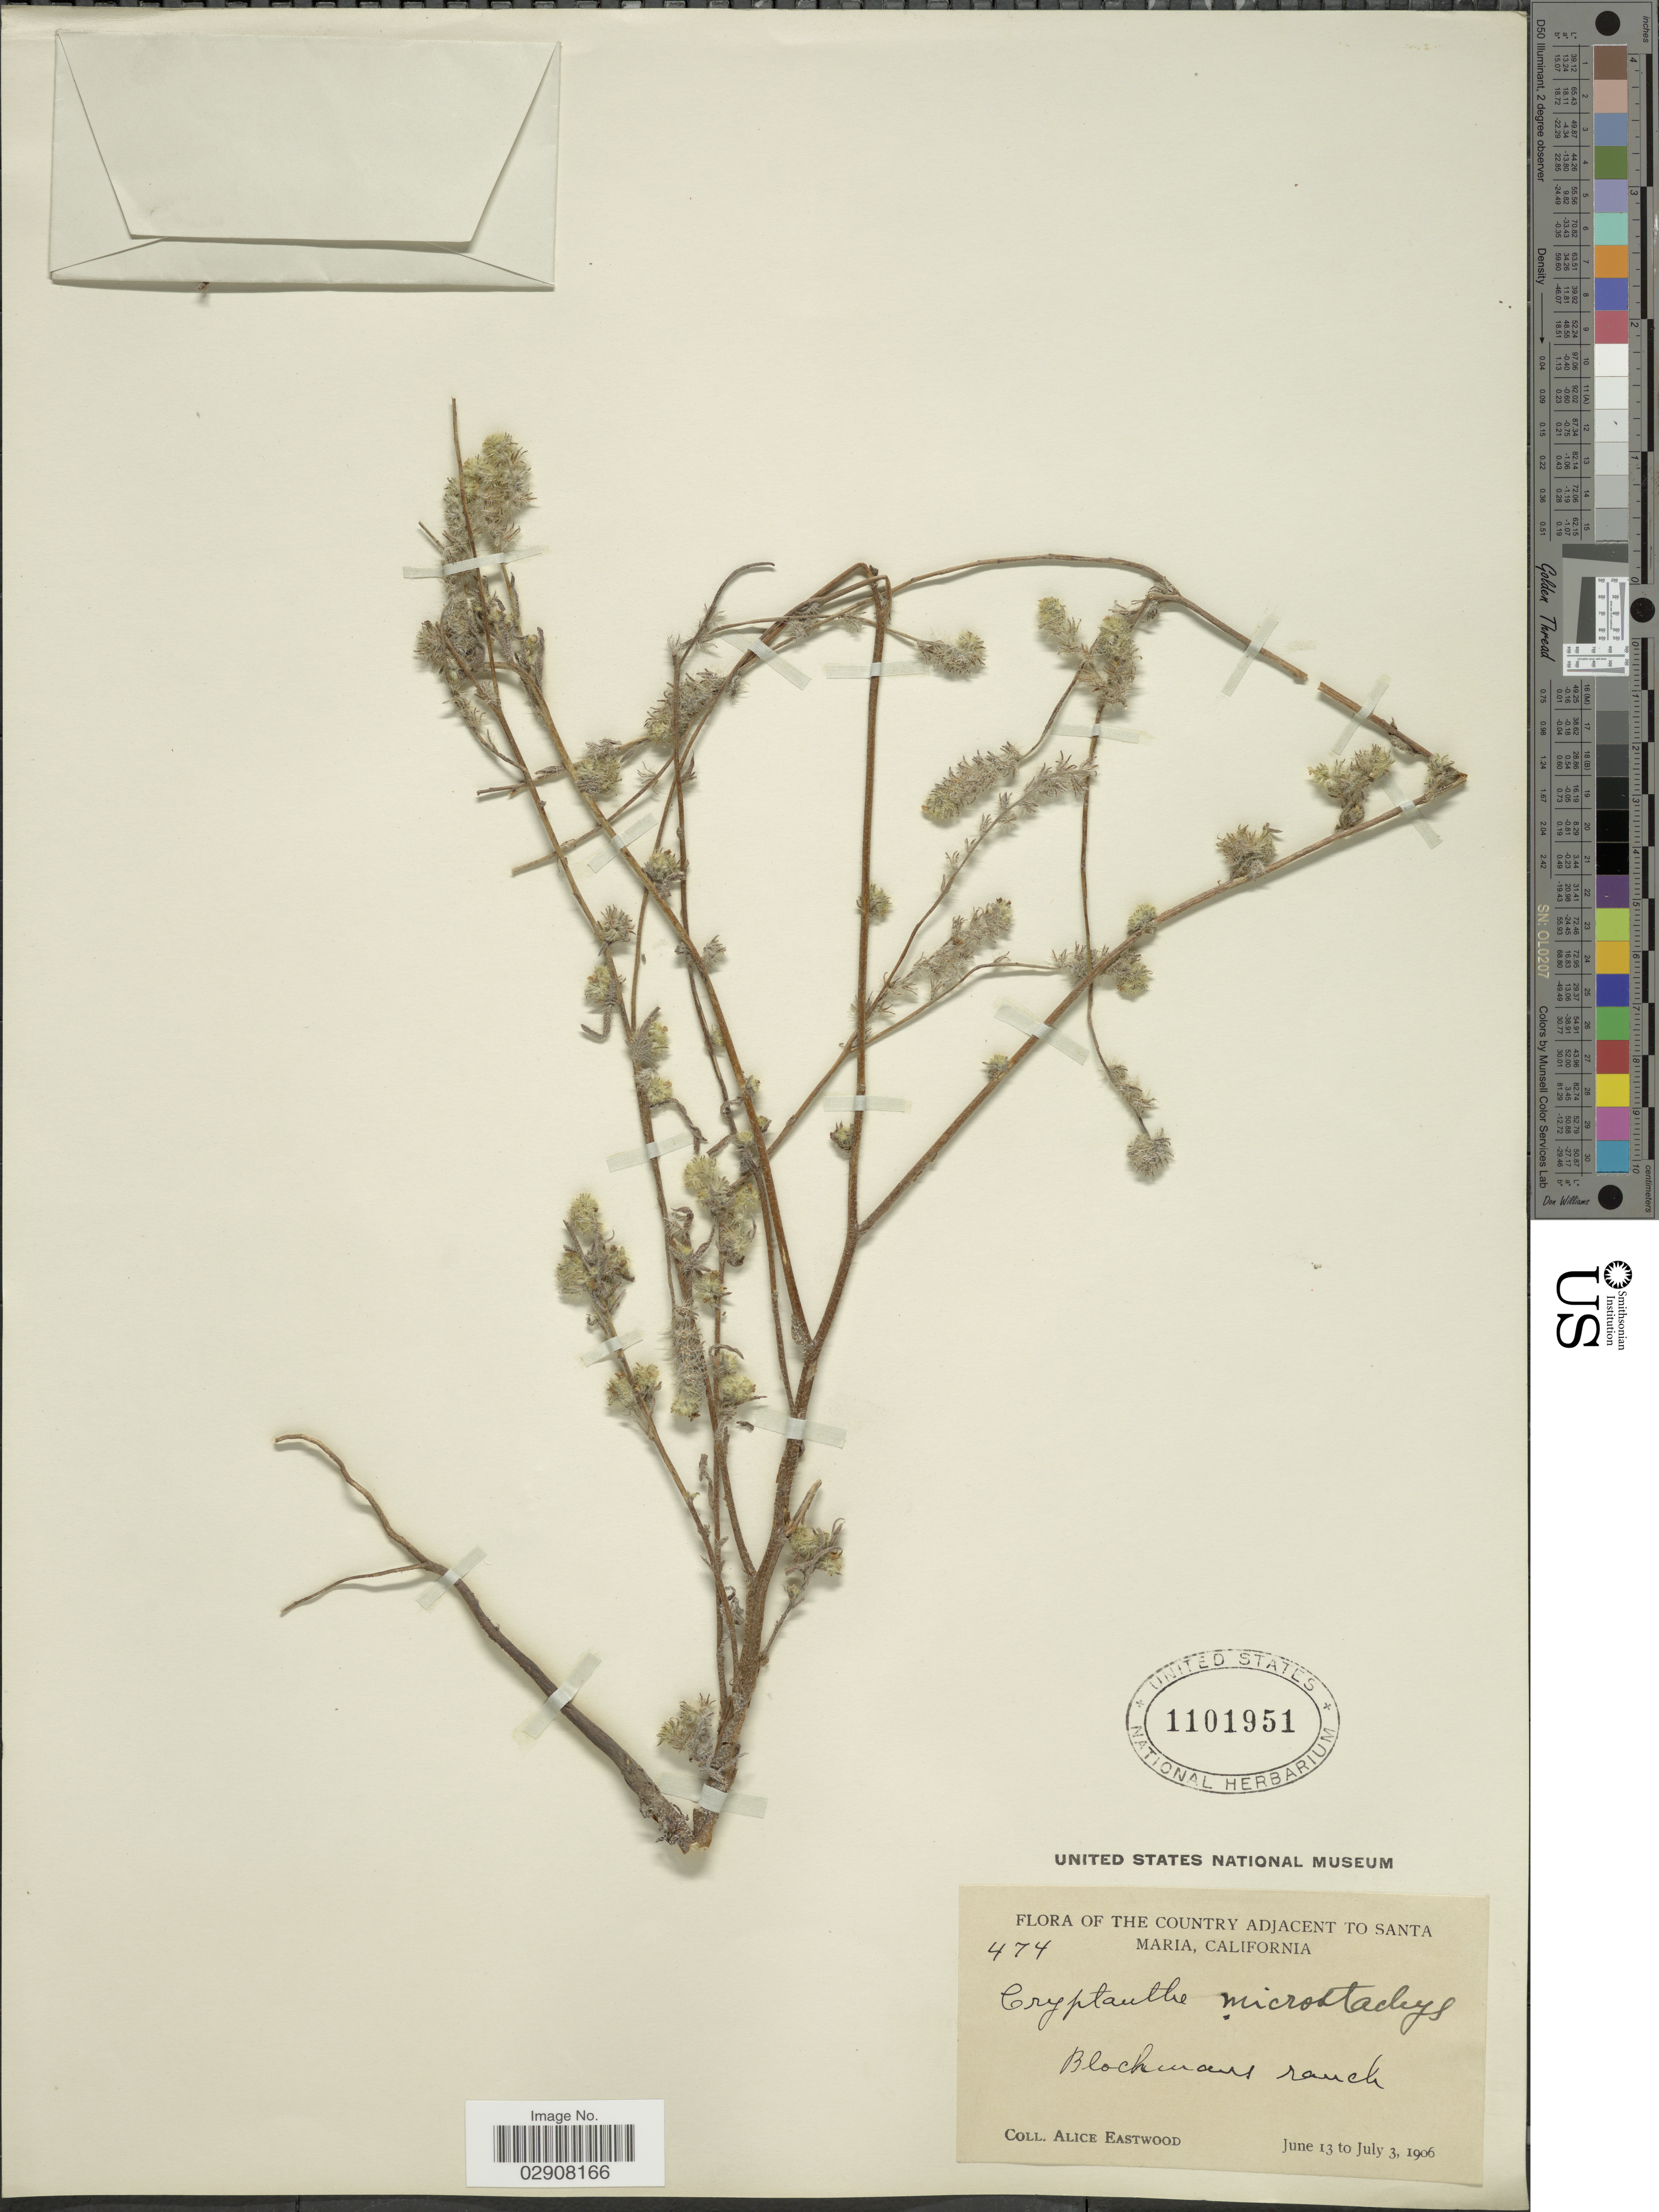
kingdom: Plantae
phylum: Tracheophyta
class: Magnoliopsida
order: Boraginales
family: Boraginaceae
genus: Cryptantha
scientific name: Cryptantha microstachys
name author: (Greene ex A. Gray) Greene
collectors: A. Eastwood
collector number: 474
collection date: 1906-06-13/1906-07-03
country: United States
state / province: California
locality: Country adjacent to Santa Maria. Blockmans ranch.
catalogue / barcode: US 1101951